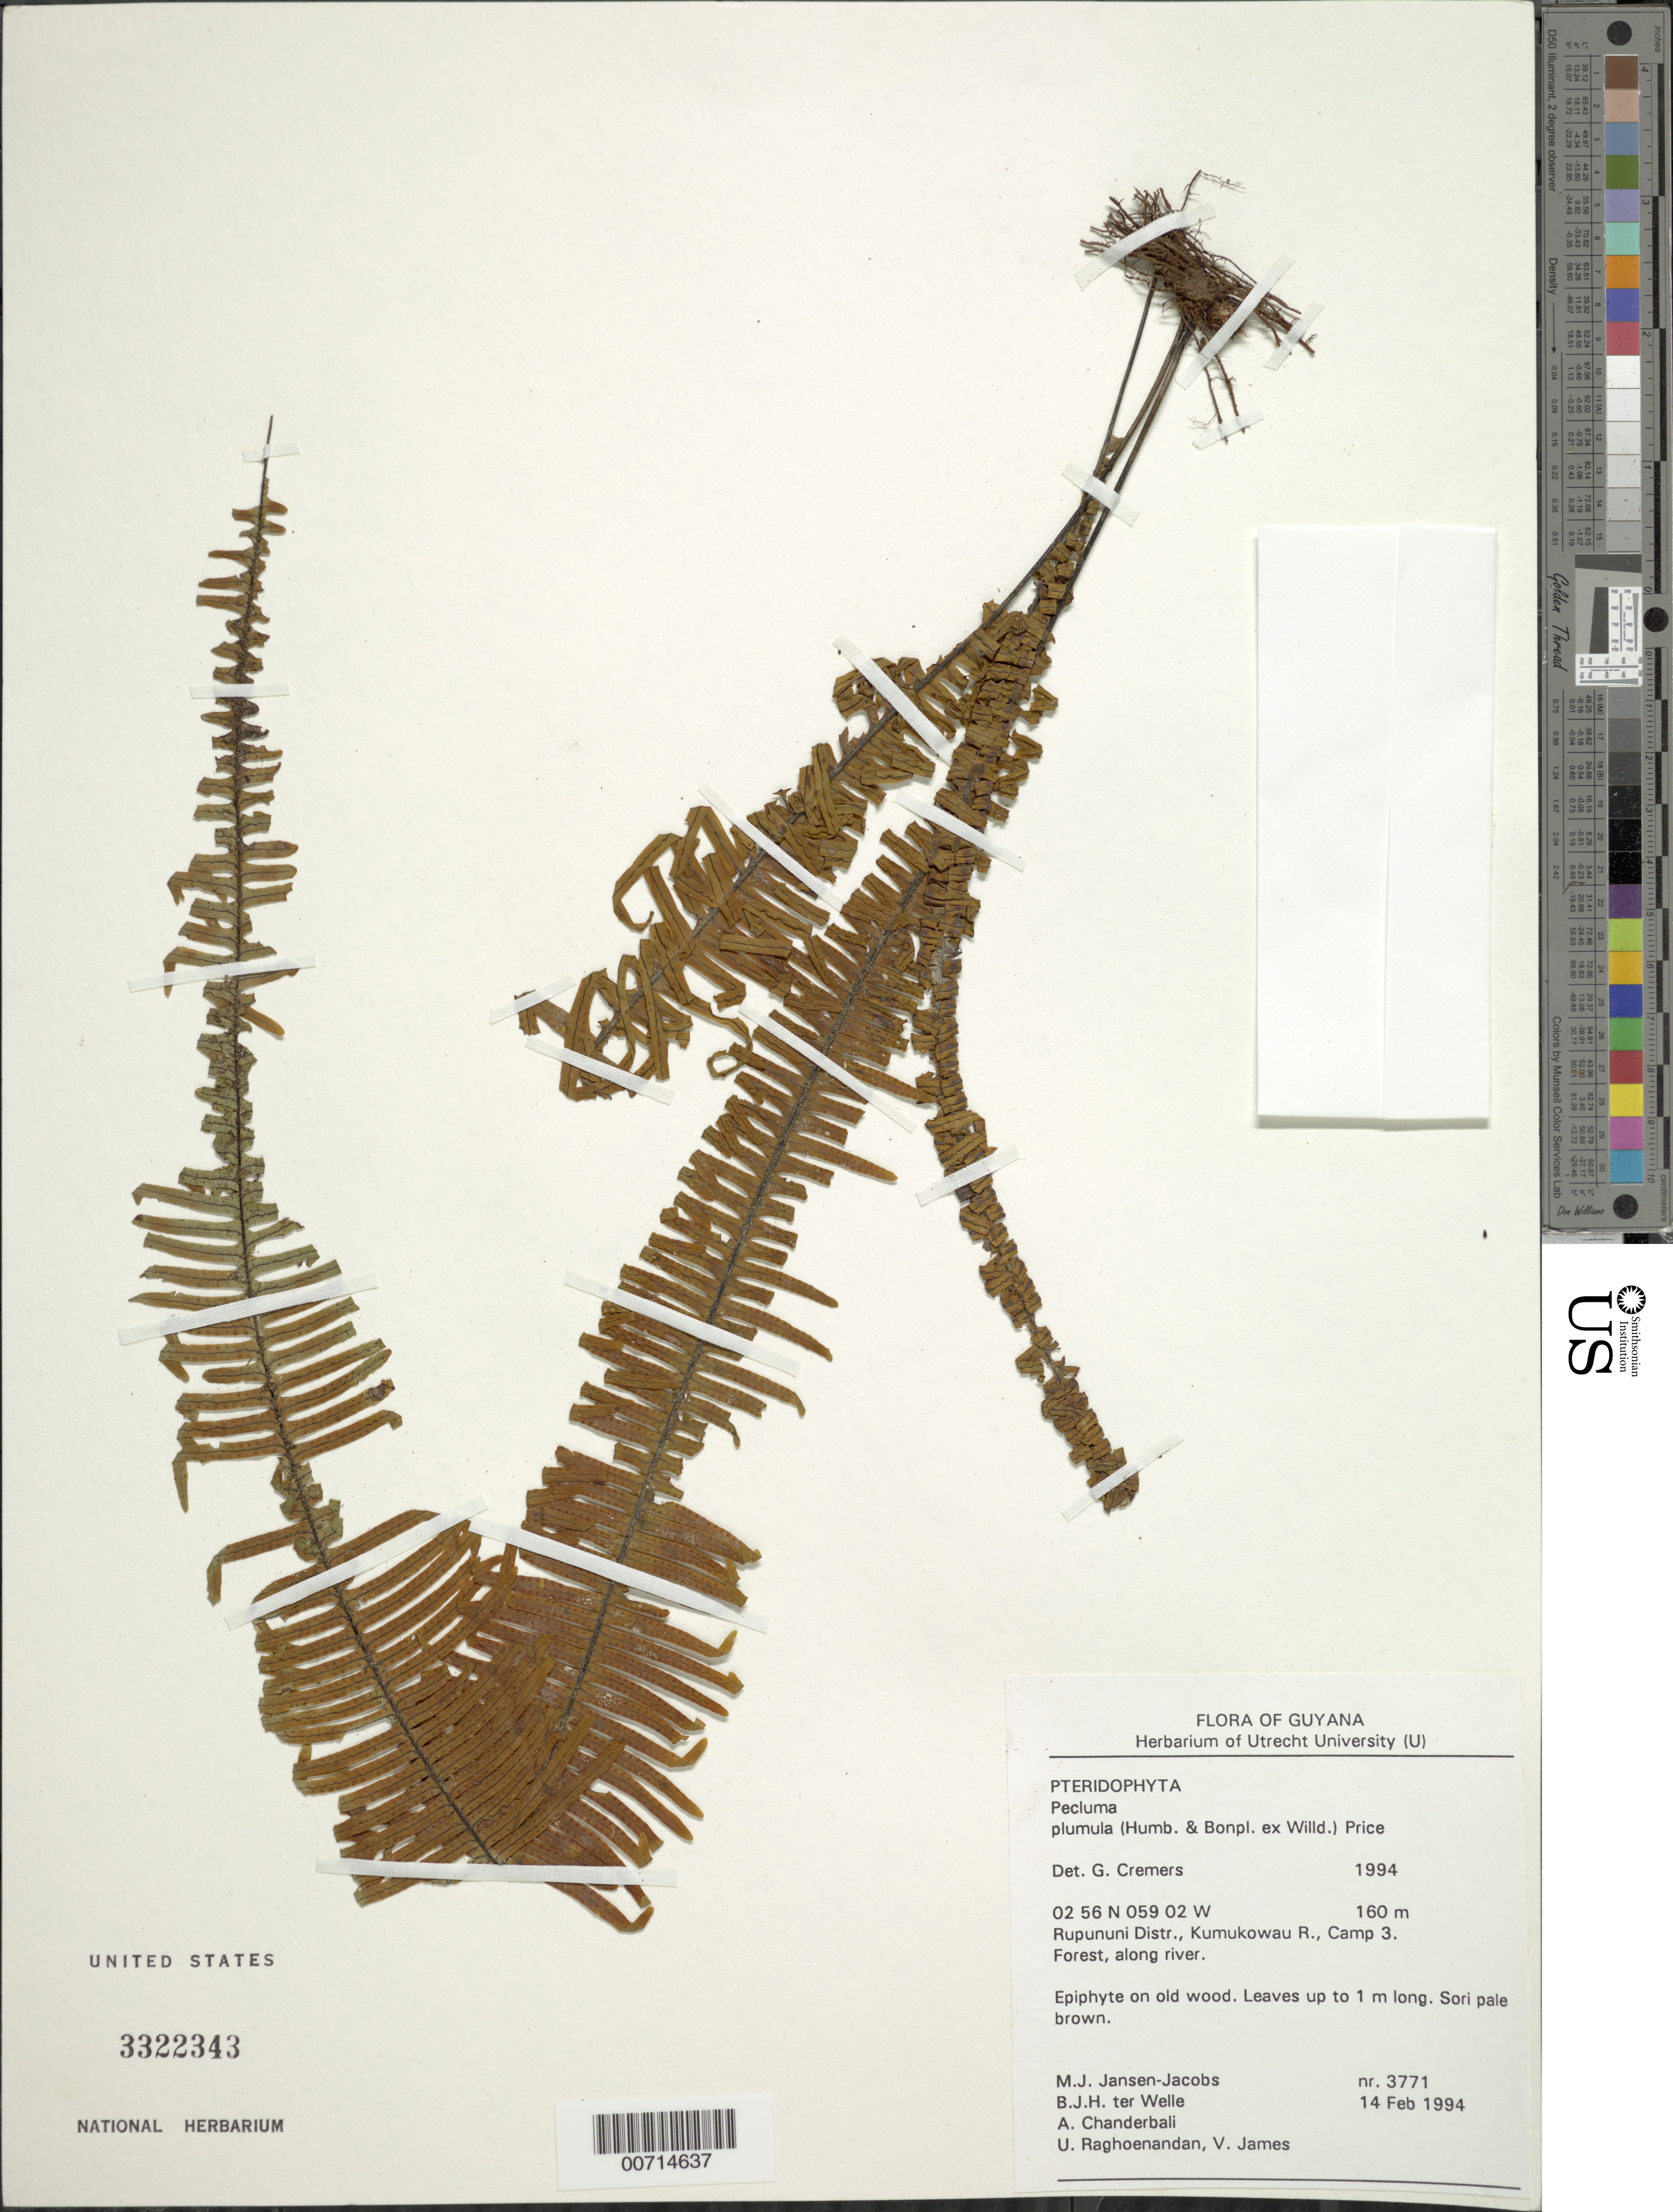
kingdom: Plantae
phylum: Tracheophyta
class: Polypodiopsida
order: Polypodiales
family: Polypodiaceae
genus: Pecluma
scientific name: Pecluma plumula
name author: (Humb. & Bonpl. ex Willd.) M.G. Price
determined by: Cremers, Georges A.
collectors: M. J. Jansen-Jacobs, B. Welle, A. S. Chanderbali, U. Raghoenandan & V. James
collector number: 3771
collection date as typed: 14-Feb-94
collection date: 1994-02-14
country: Guyana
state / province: U. Takutu-U. Essequibo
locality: Kumukowau R., Camp 3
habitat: Forest along river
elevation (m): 160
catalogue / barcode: US 3322343